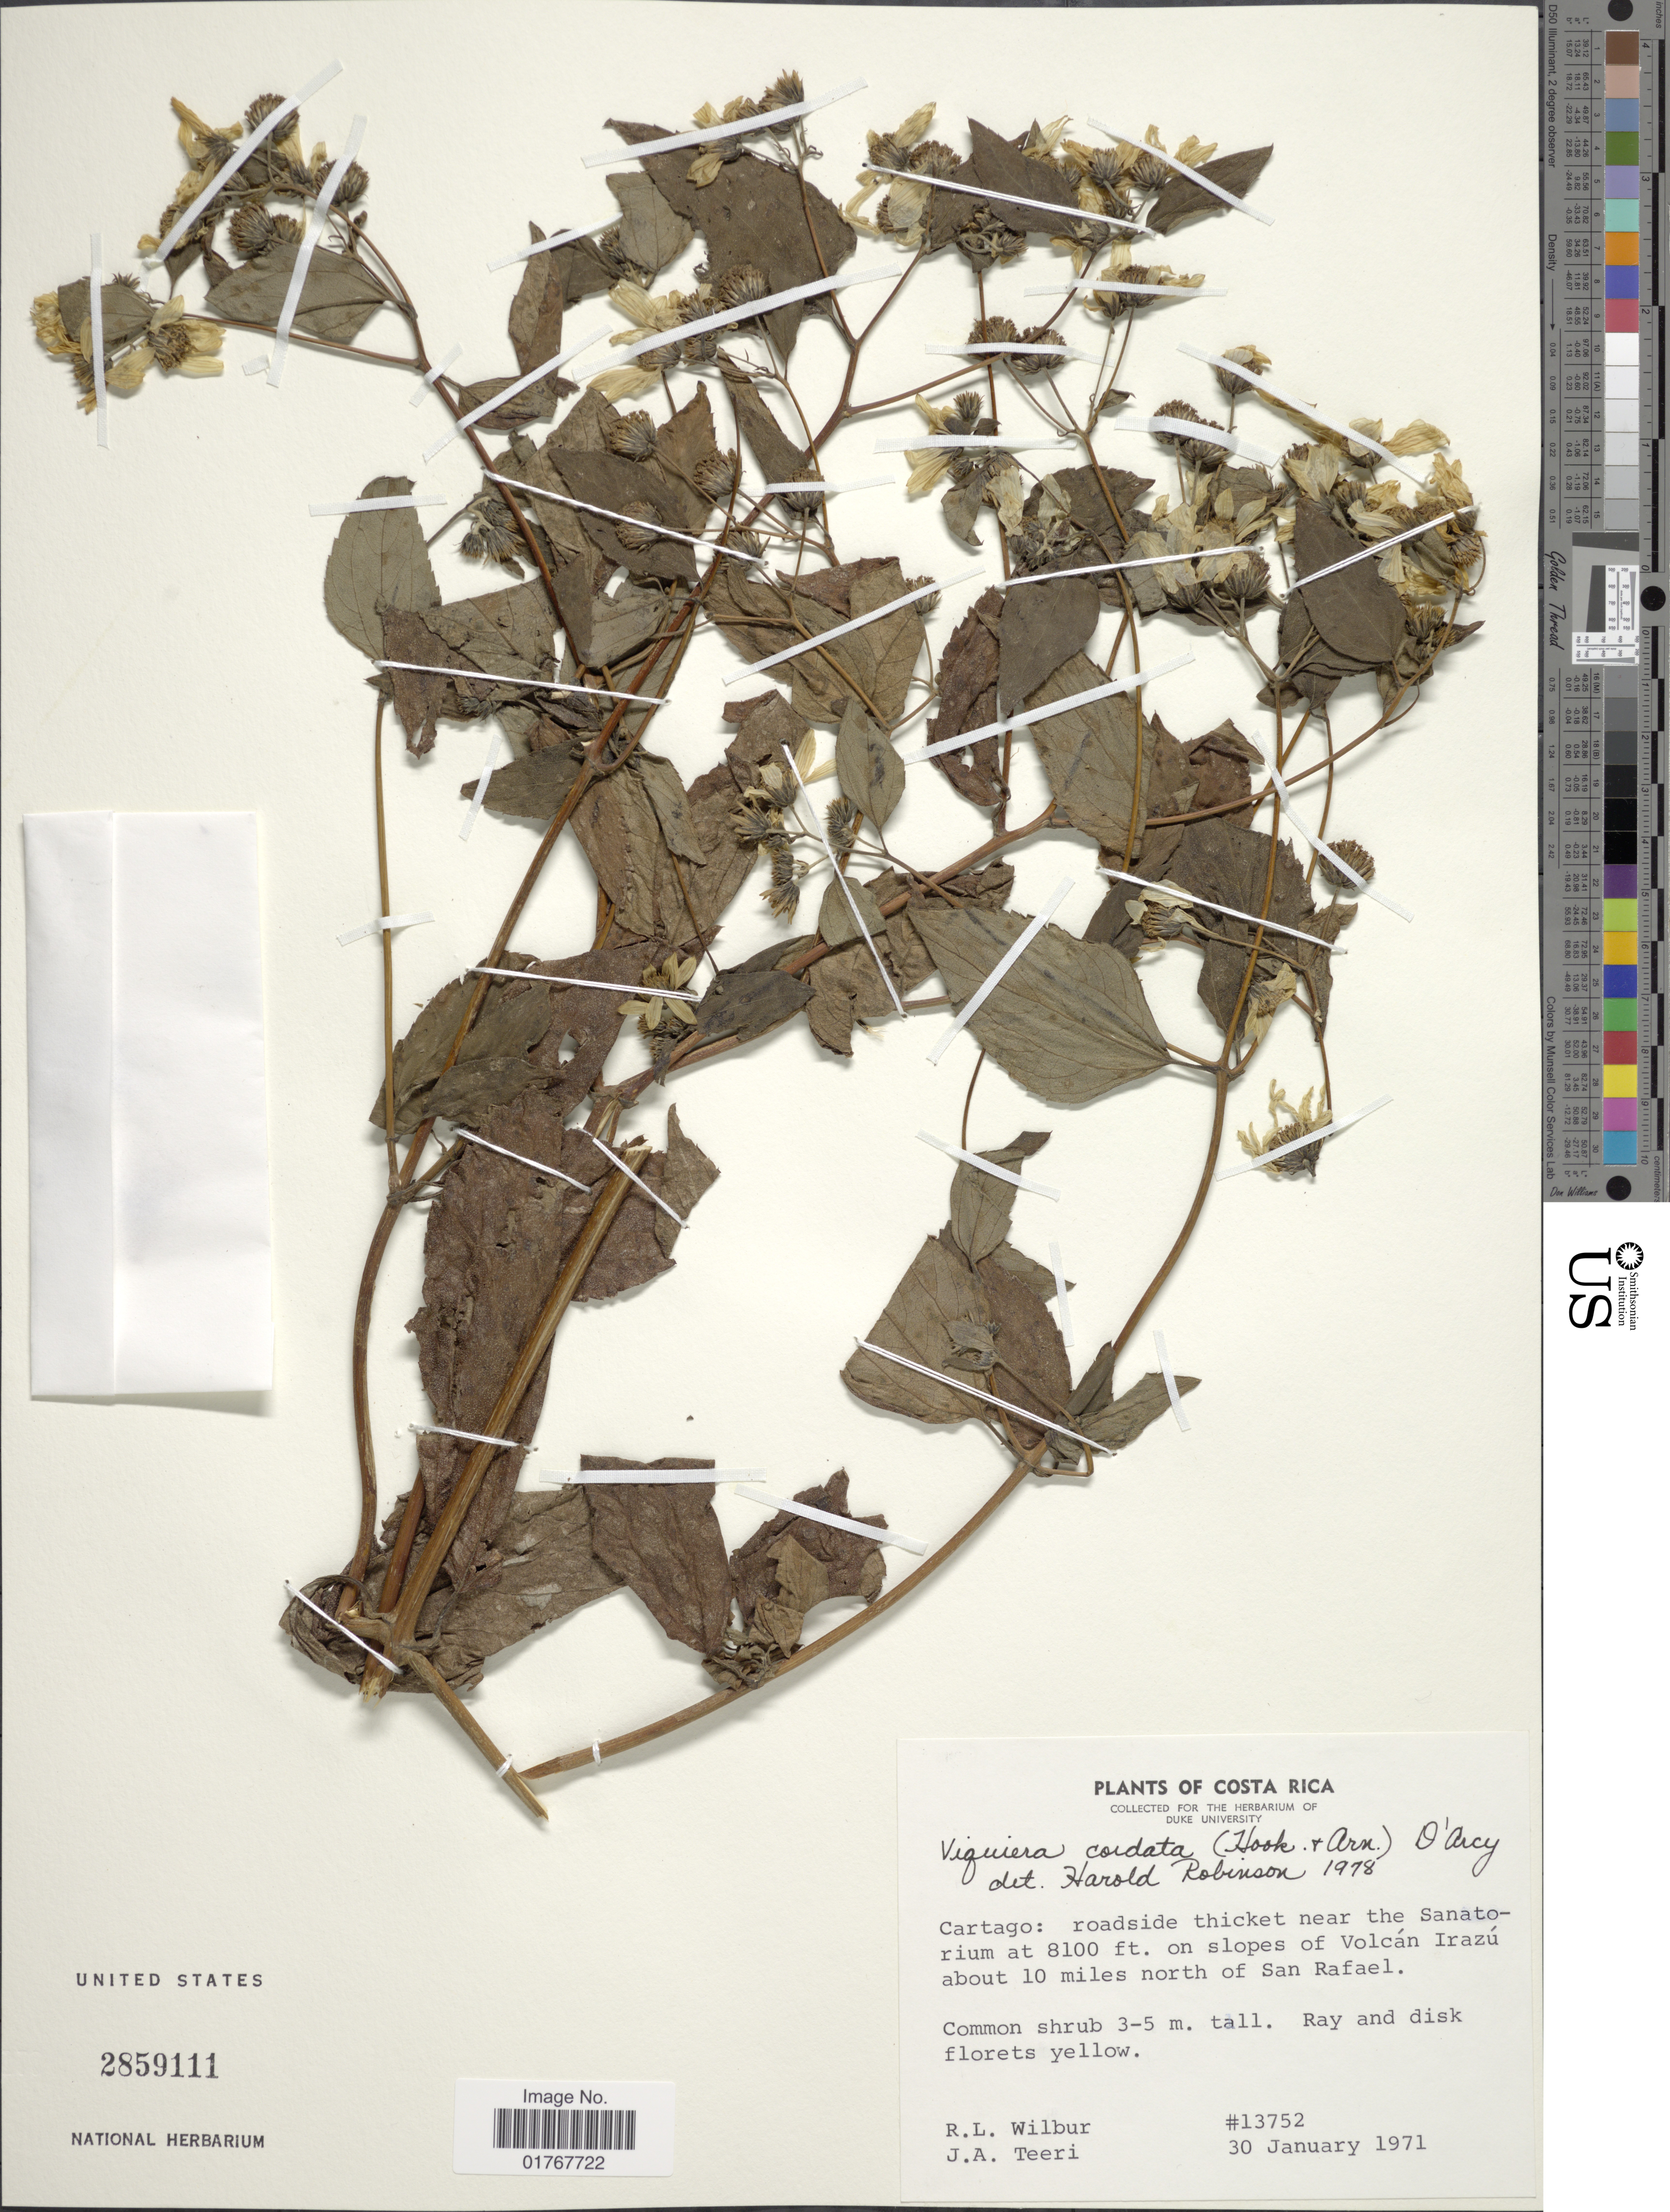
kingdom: Plantae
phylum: Tracheophyta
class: Magnoliopsida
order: Asterales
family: Asteraceae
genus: Viguiera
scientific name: Viguiera cordata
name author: (Hook. & Arn.) D'Arcy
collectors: R. L. Wilbur & J. Teeri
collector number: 13752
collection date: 1971-01-30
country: Costa Rica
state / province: Cartago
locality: Roadside thicket near the Sanatorium on slopes of Volcán Irazú about 10 miles north of San Rafael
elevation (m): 2469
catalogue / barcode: US 2859111